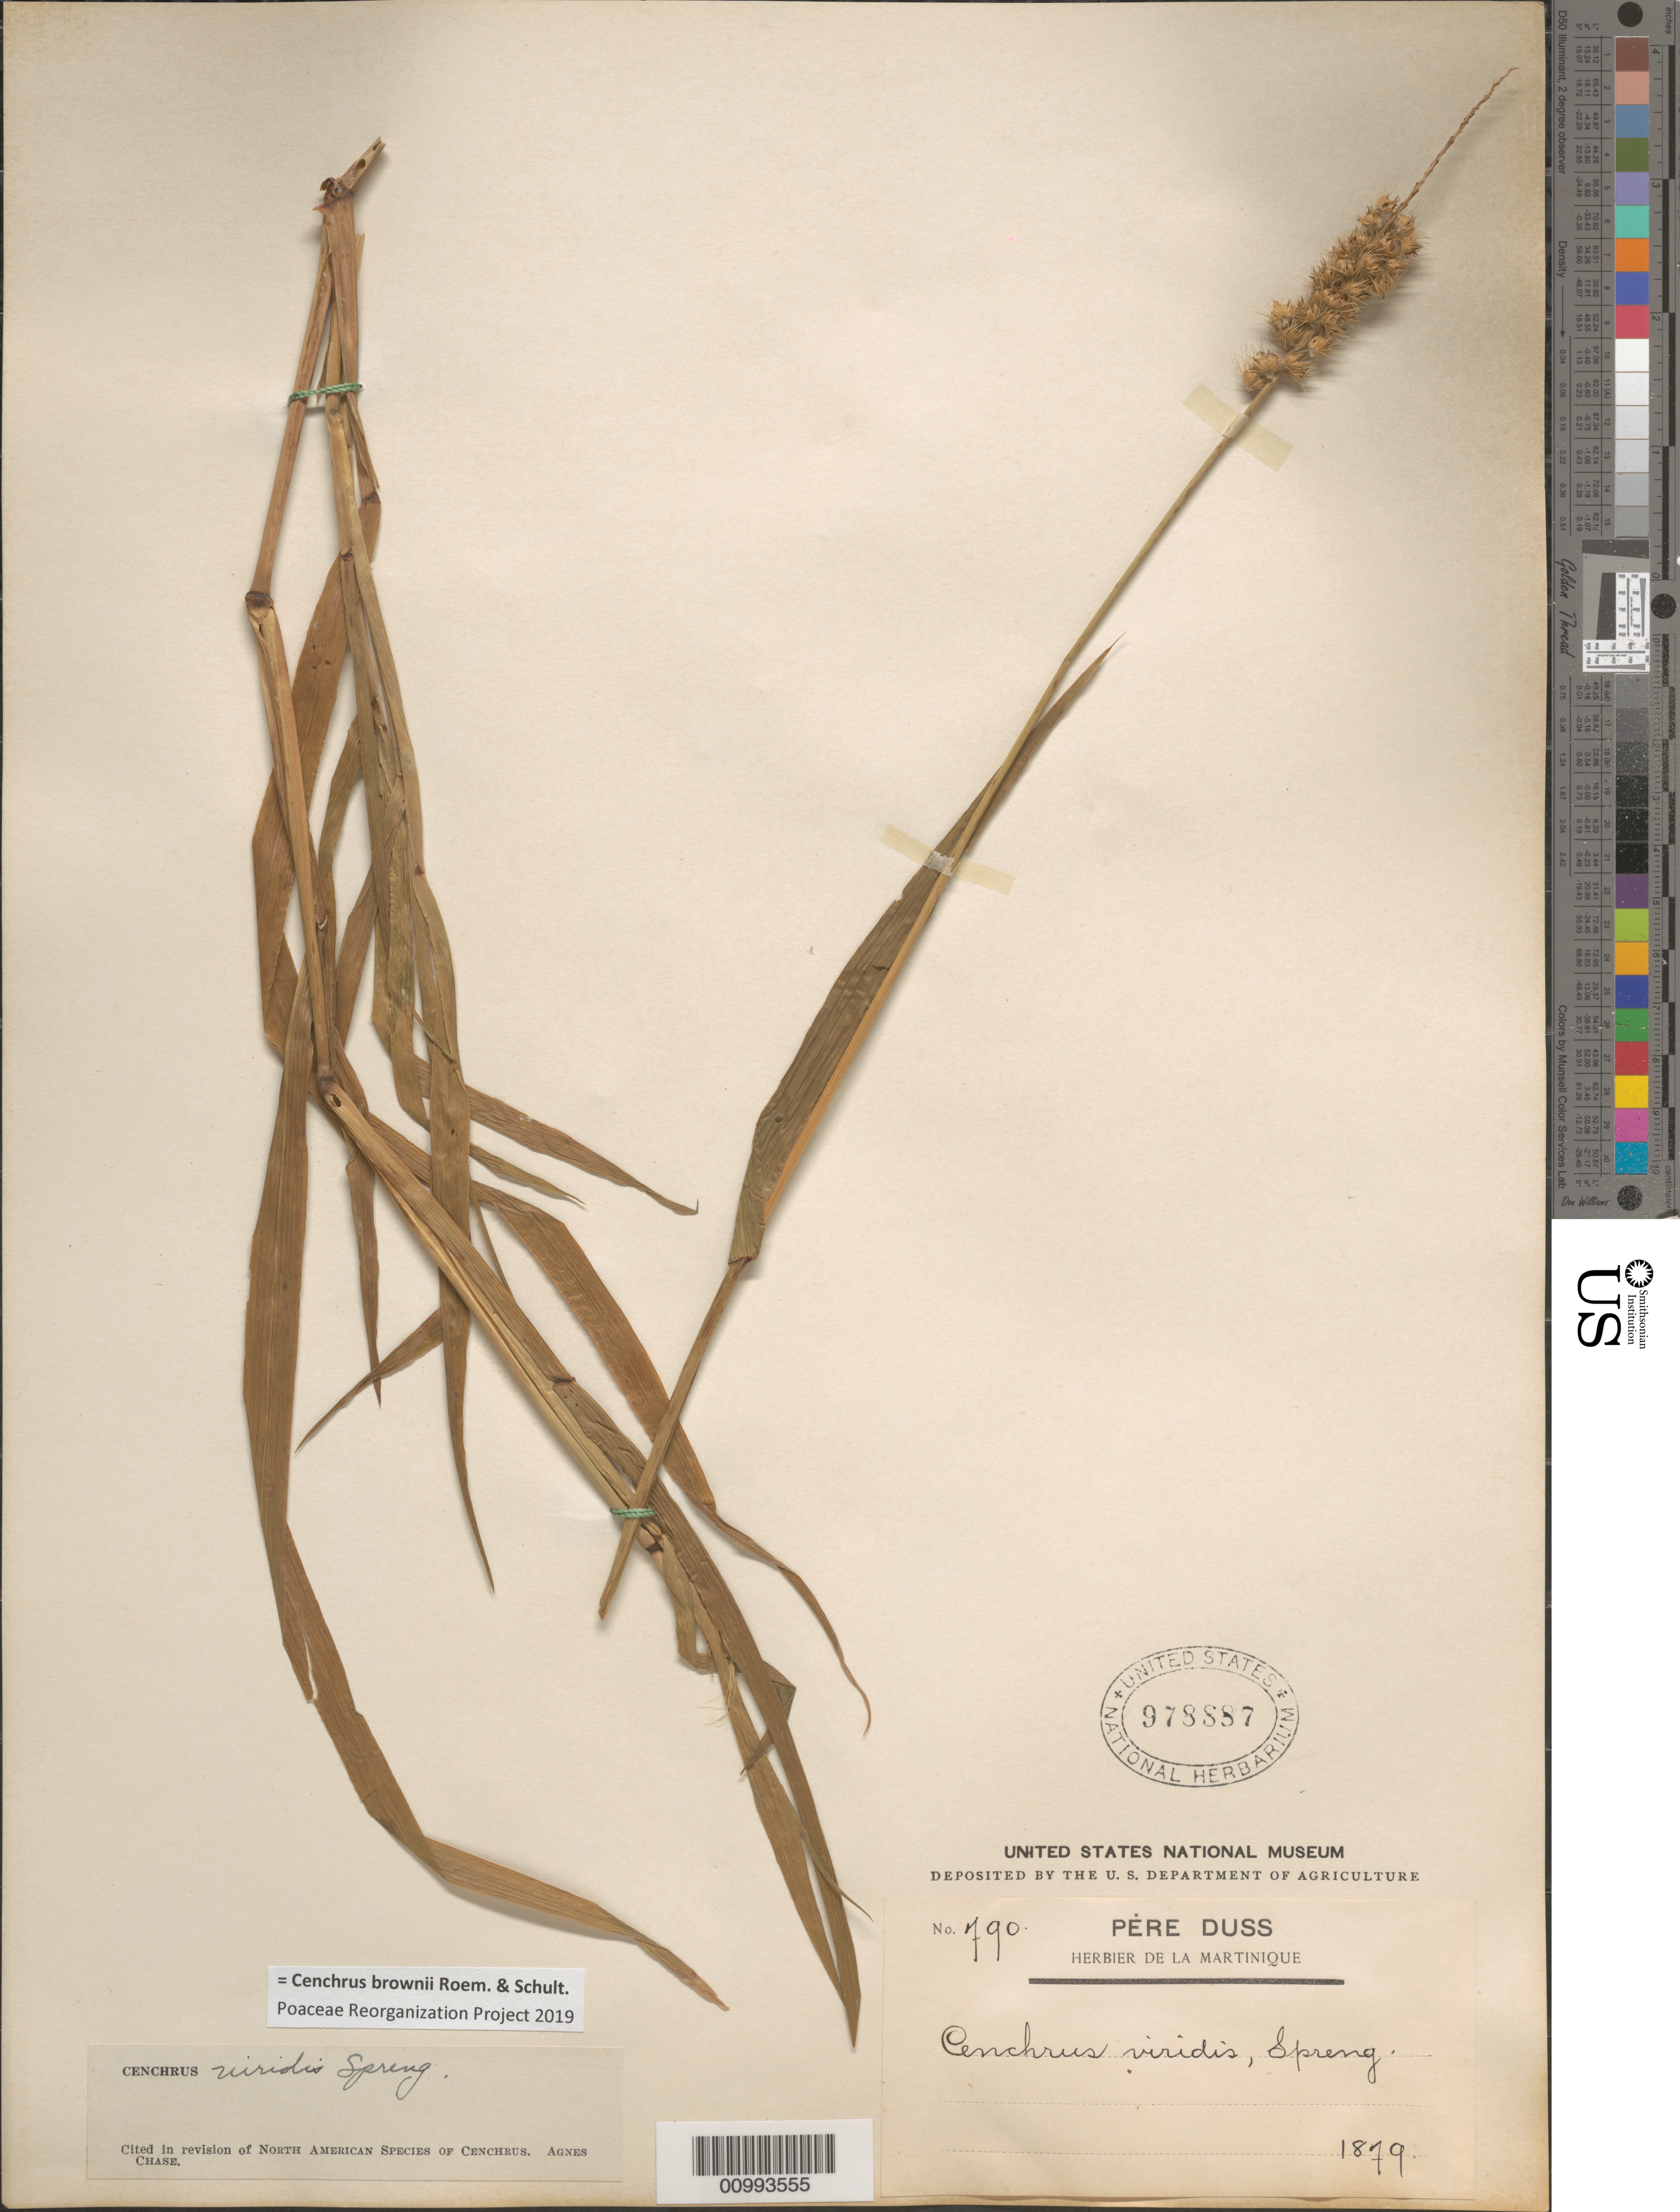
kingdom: Plantae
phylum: Tracheophyta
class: Liliopsida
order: Poales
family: Poaceae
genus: Cenchrus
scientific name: Cenchrus brownii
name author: Roem. & Schult.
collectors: Père Duss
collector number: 790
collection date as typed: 1879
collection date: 1879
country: Martinique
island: Martinique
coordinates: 0 N, 0 E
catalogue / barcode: US 978887